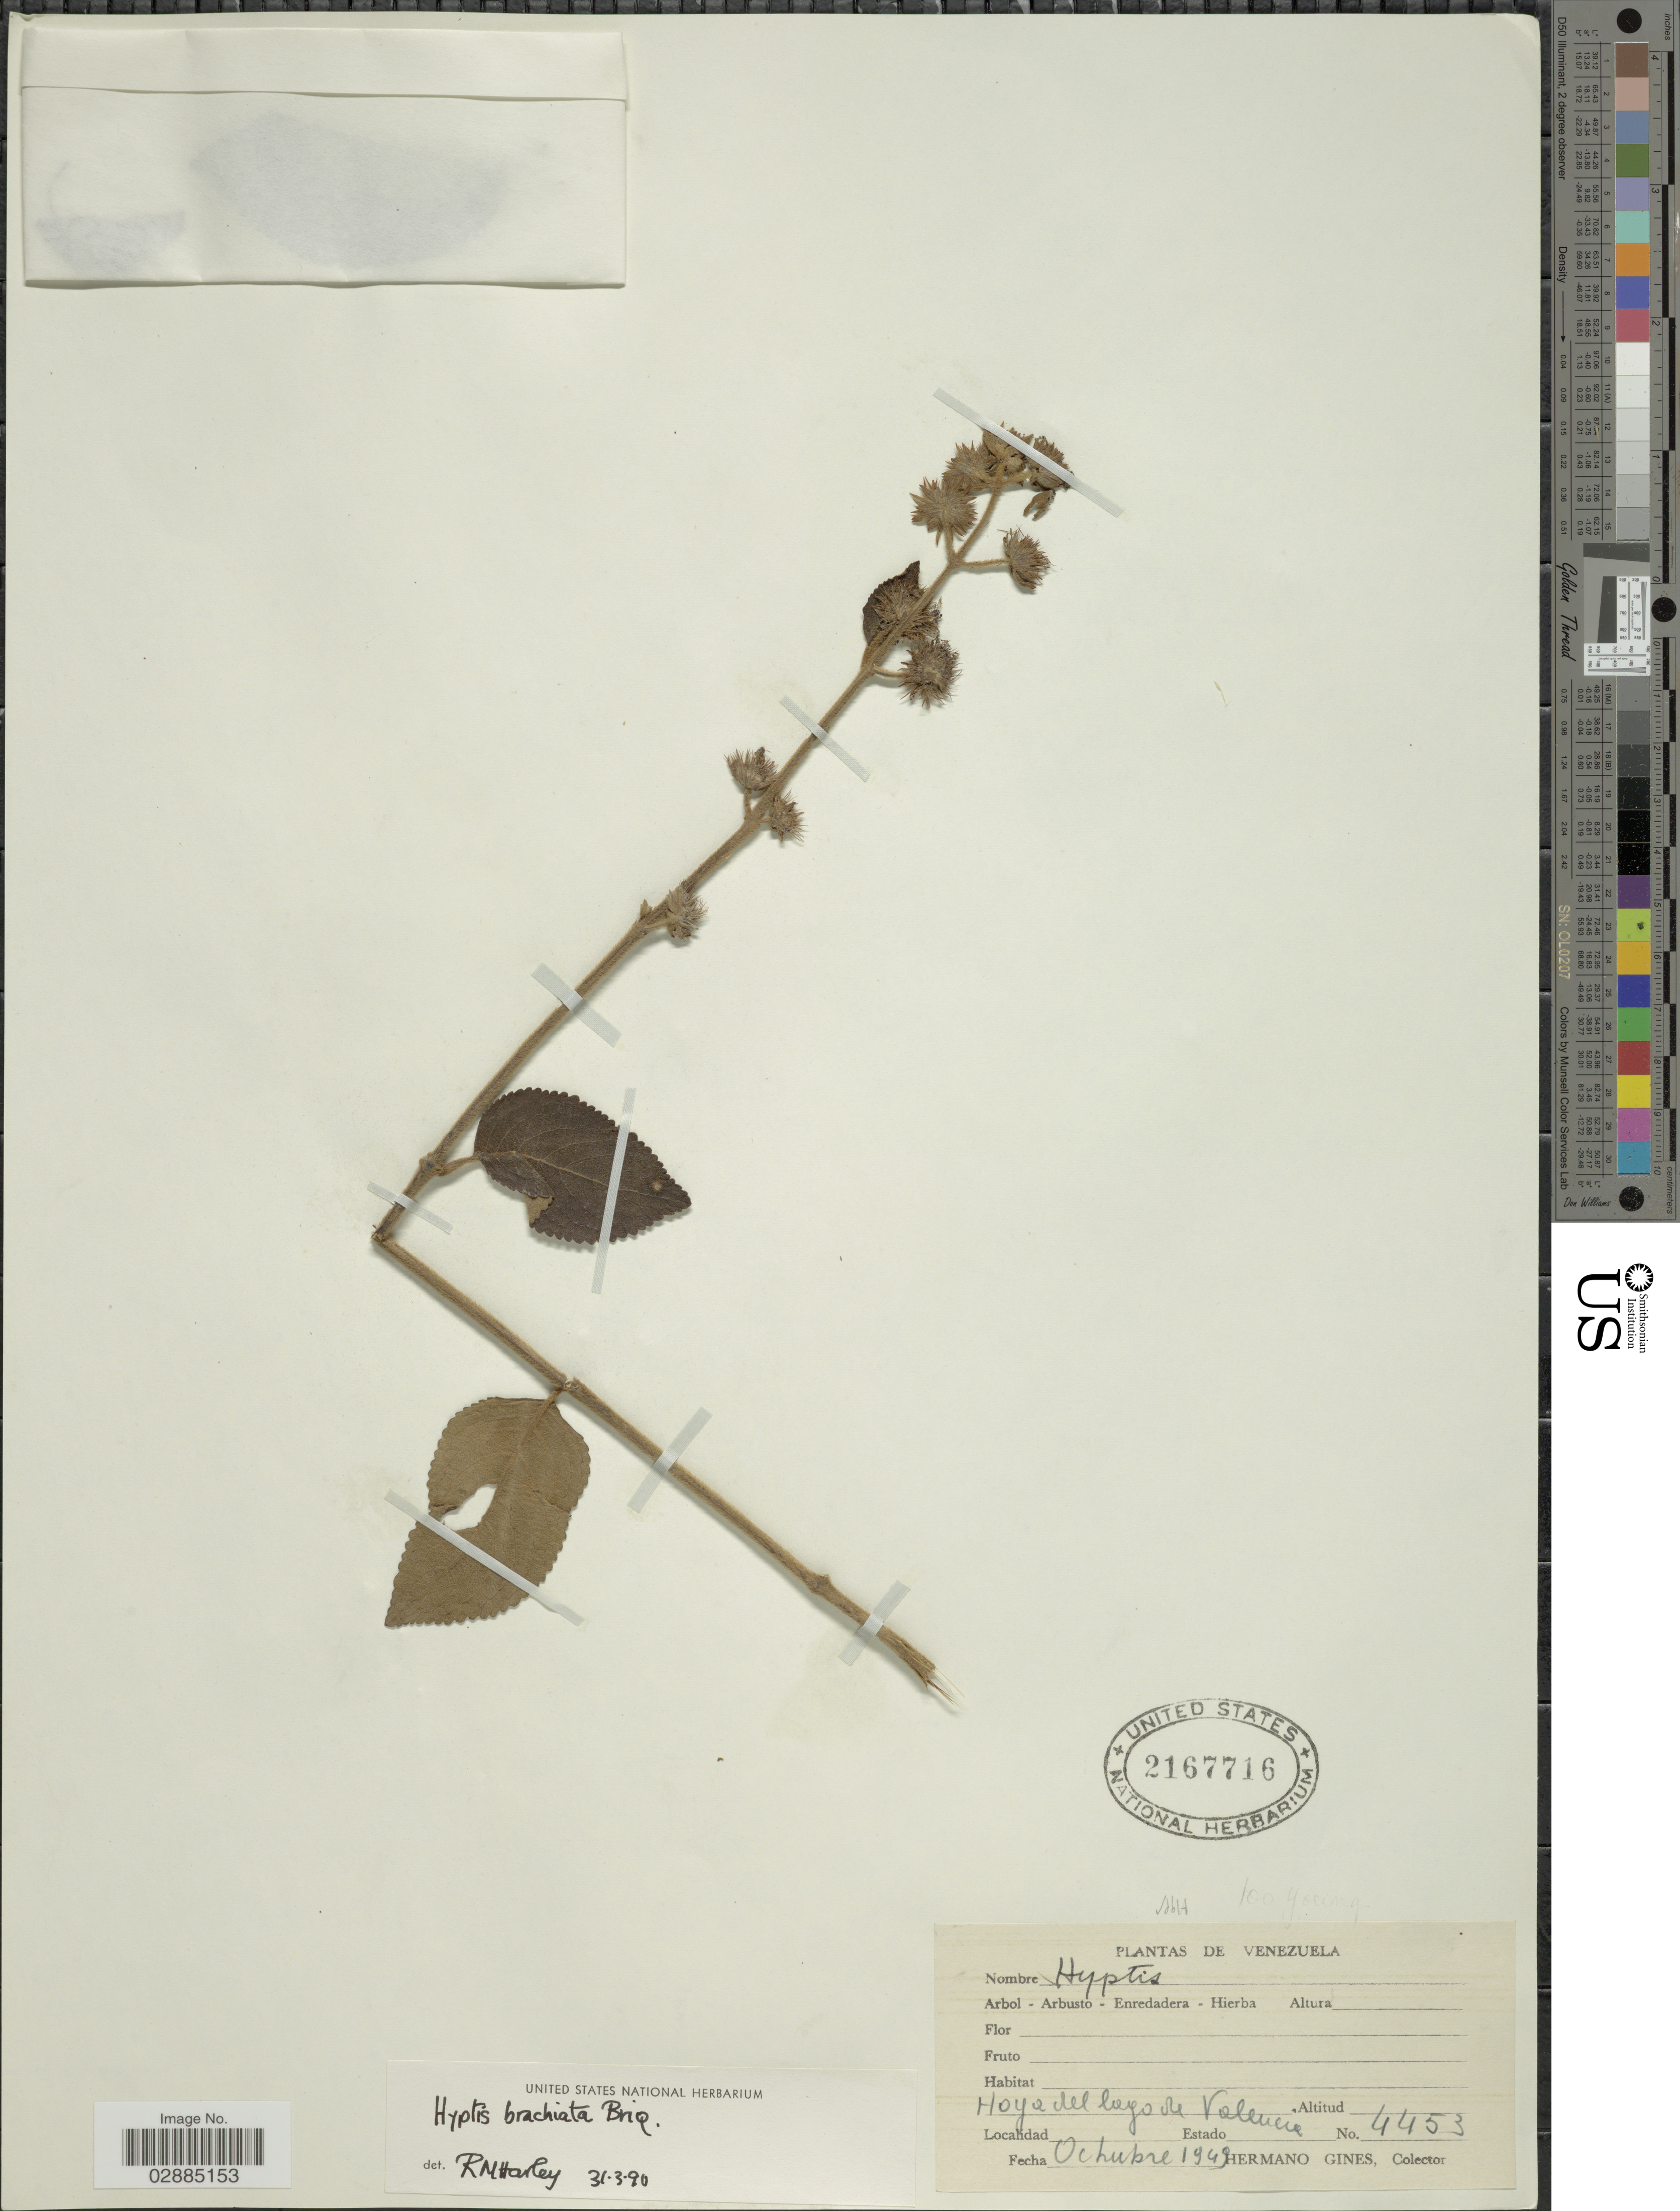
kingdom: Plantae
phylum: Tracheophyta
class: Magnoliopsida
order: Lamiales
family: Lamiaceae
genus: Hyptis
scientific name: Hyptis brachiata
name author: Briq.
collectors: Bro. Gines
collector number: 4453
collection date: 1949-10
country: Venezuela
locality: Hoya del lago de Valencia.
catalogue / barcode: US 2167716